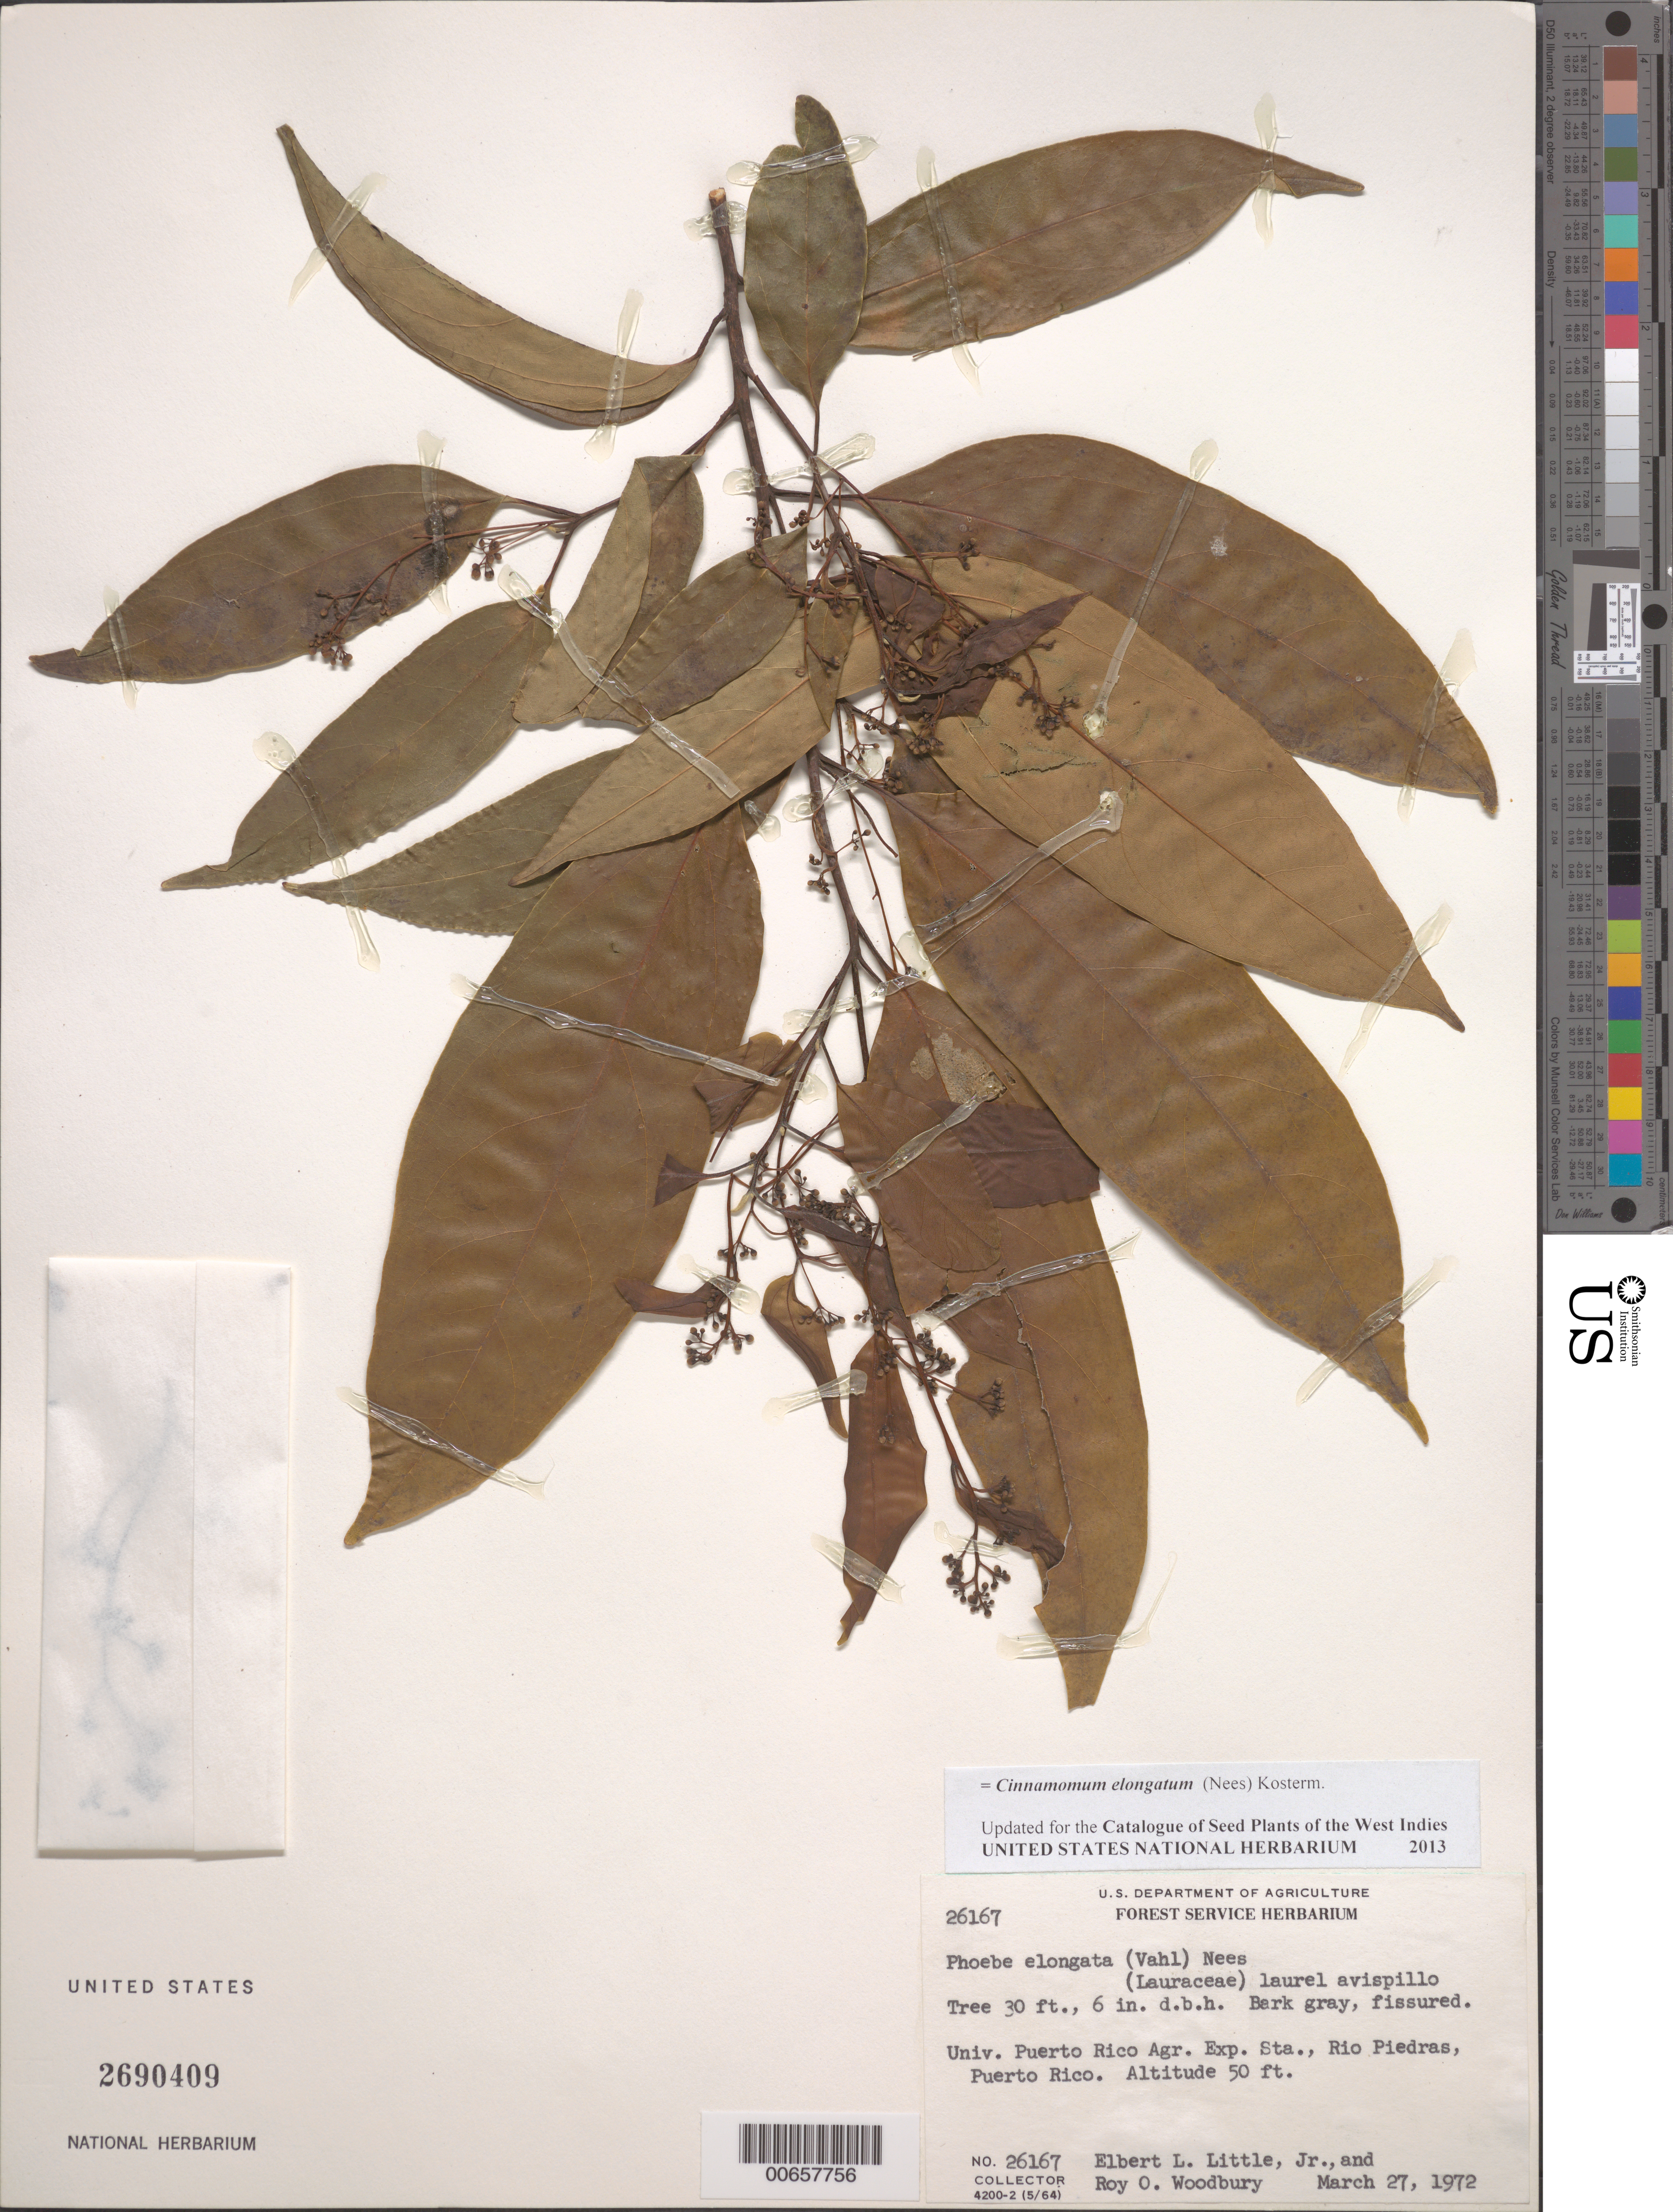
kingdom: Plantae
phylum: Tracheophyta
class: Magnoliopsida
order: Laurales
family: Lauraceae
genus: Cinnamomum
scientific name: Cinnamomum elongatum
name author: (Nees) Kosterm.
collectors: E. L. Little & R. O. Woodbury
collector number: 26167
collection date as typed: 27 Mar 1972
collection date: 1972-03-27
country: Puerto Rico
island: Greater Antilles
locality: Univ. Puerto Rico Arg. Exp. Station, Rio Piedras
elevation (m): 15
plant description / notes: Common name: Laurel avispillo; Common name language: Spanish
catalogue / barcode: US 2690409